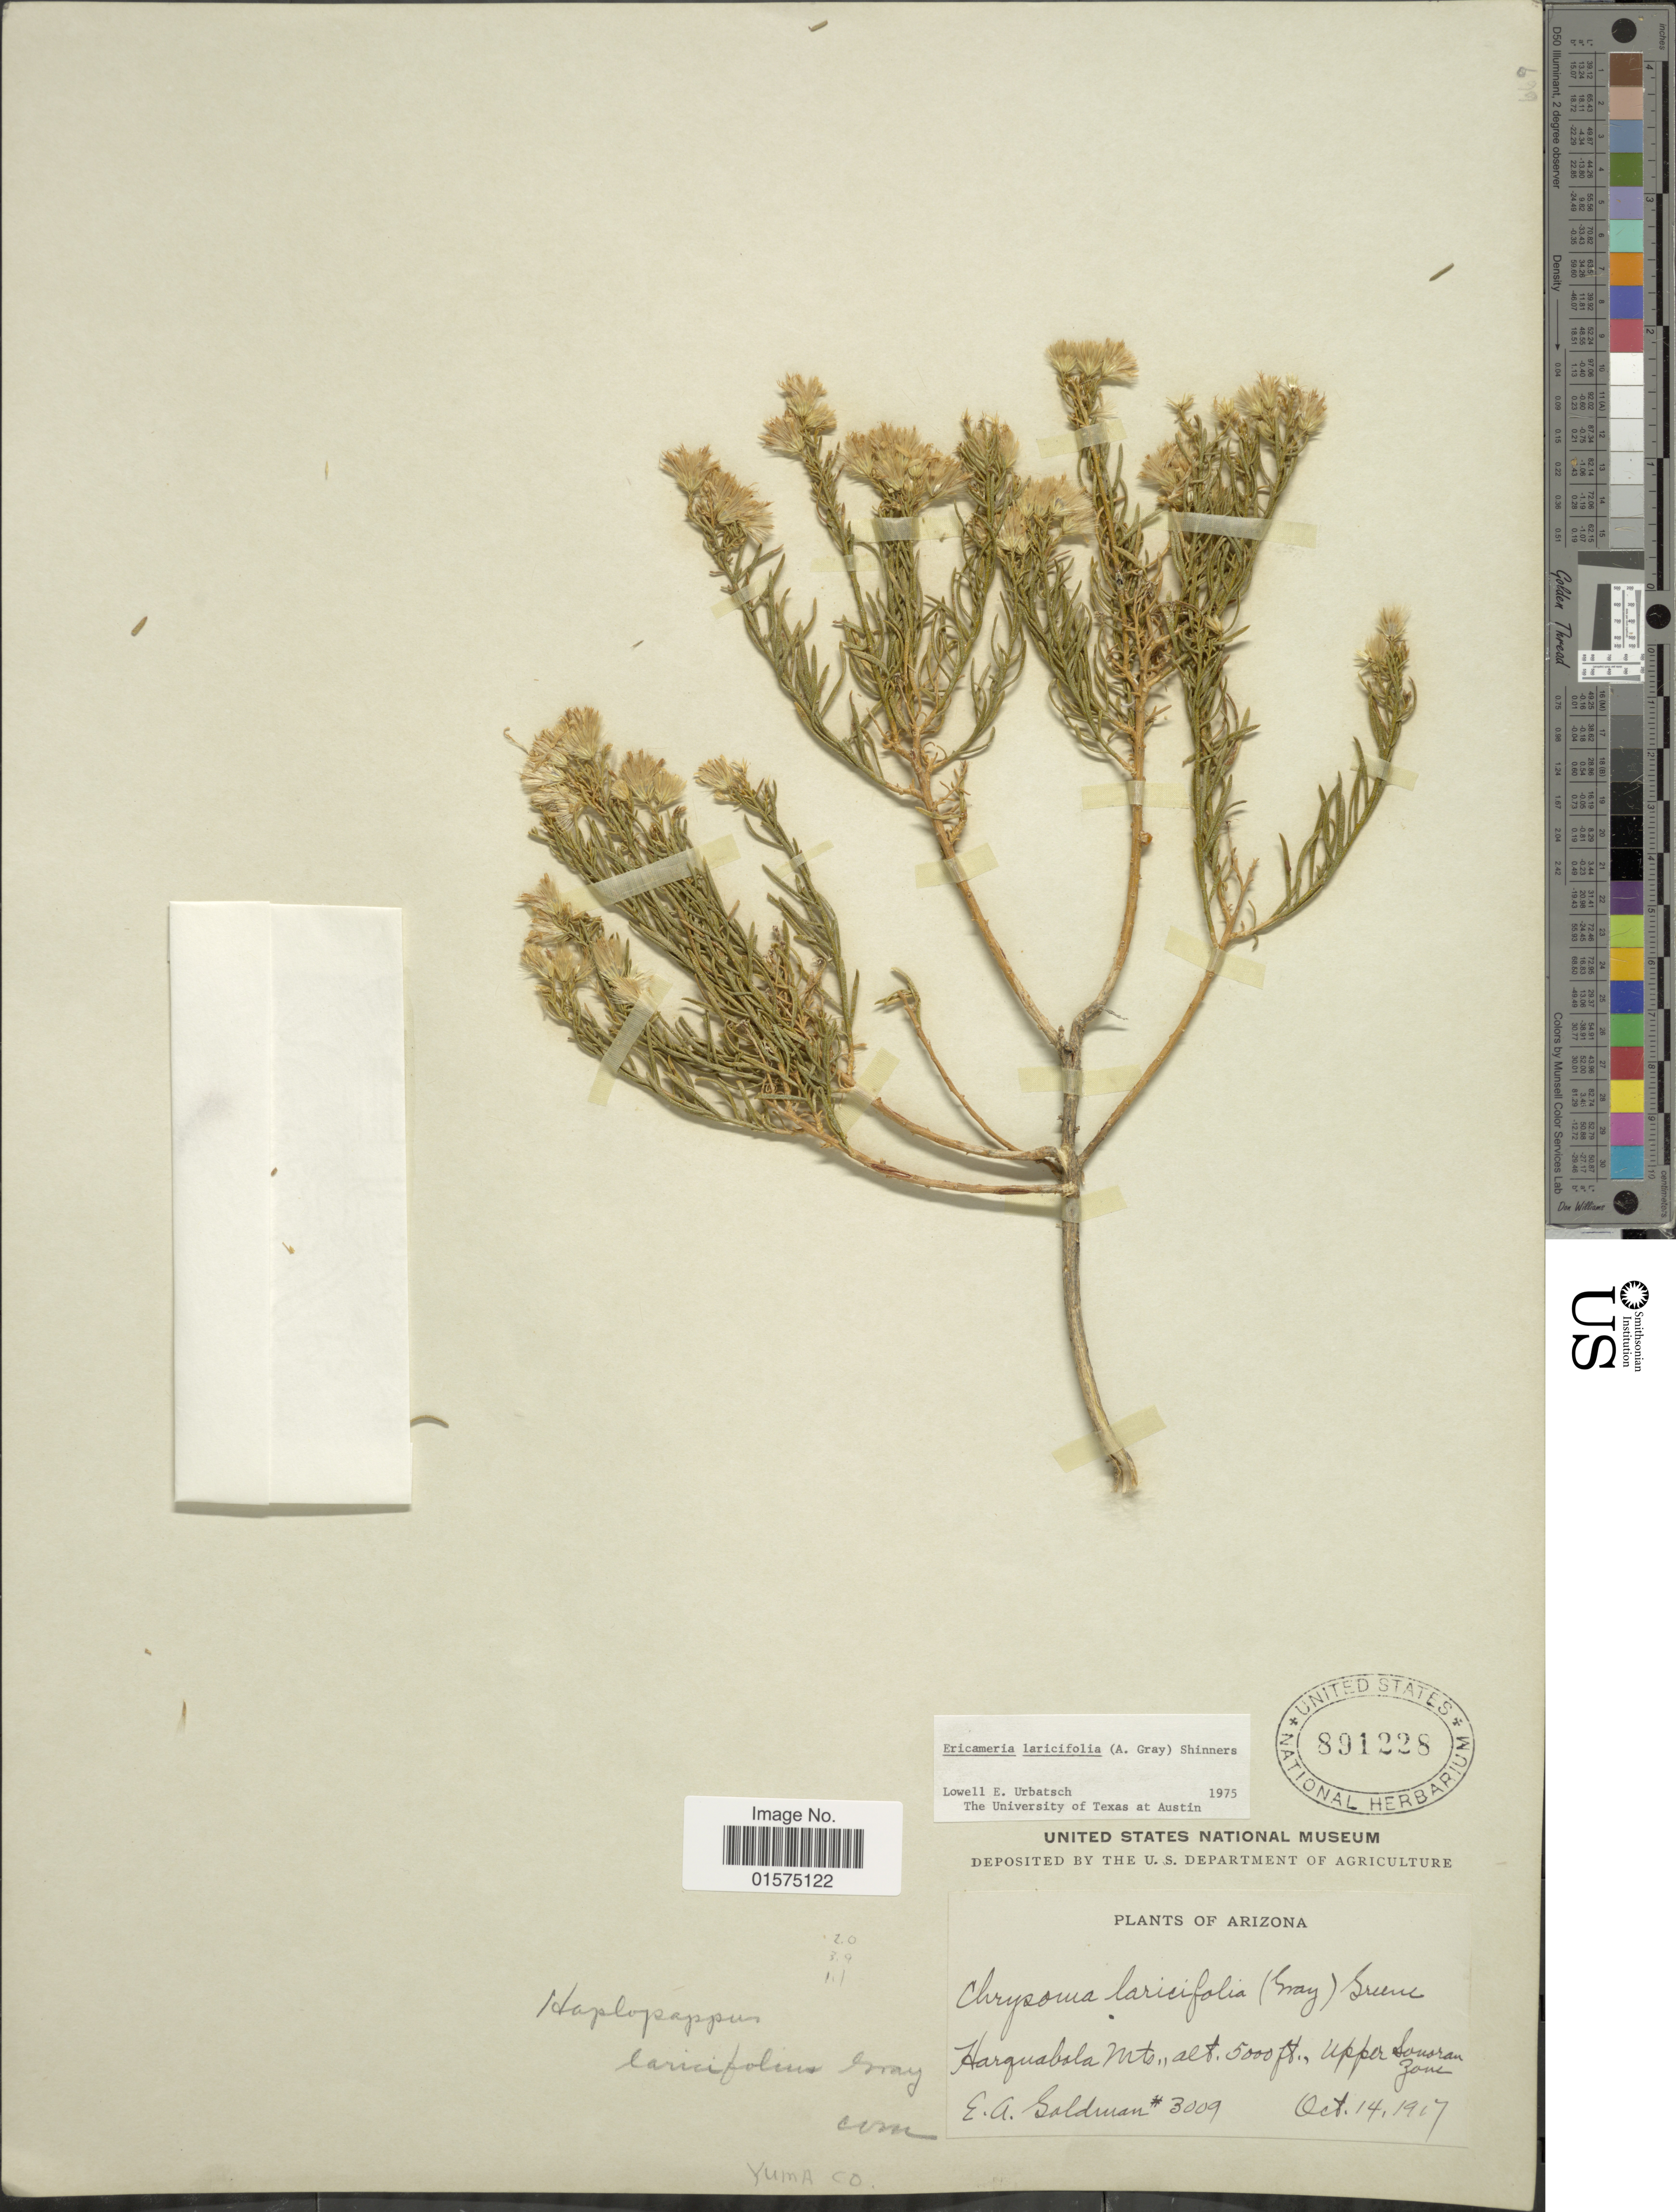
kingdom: Plantae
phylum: Tracheophyta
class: Magnoliopsida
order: Asterales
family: Asteraceae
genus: Ericameria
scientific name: Ericameria laricifolia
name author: (A. Gray) Shinners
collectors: E. A. Goldman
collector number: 3009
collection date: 1917-10-14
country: United States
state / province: Arizona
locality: Harguabala Mts. Upper Sonoran Zone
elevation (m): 1524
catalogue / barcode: US 891228